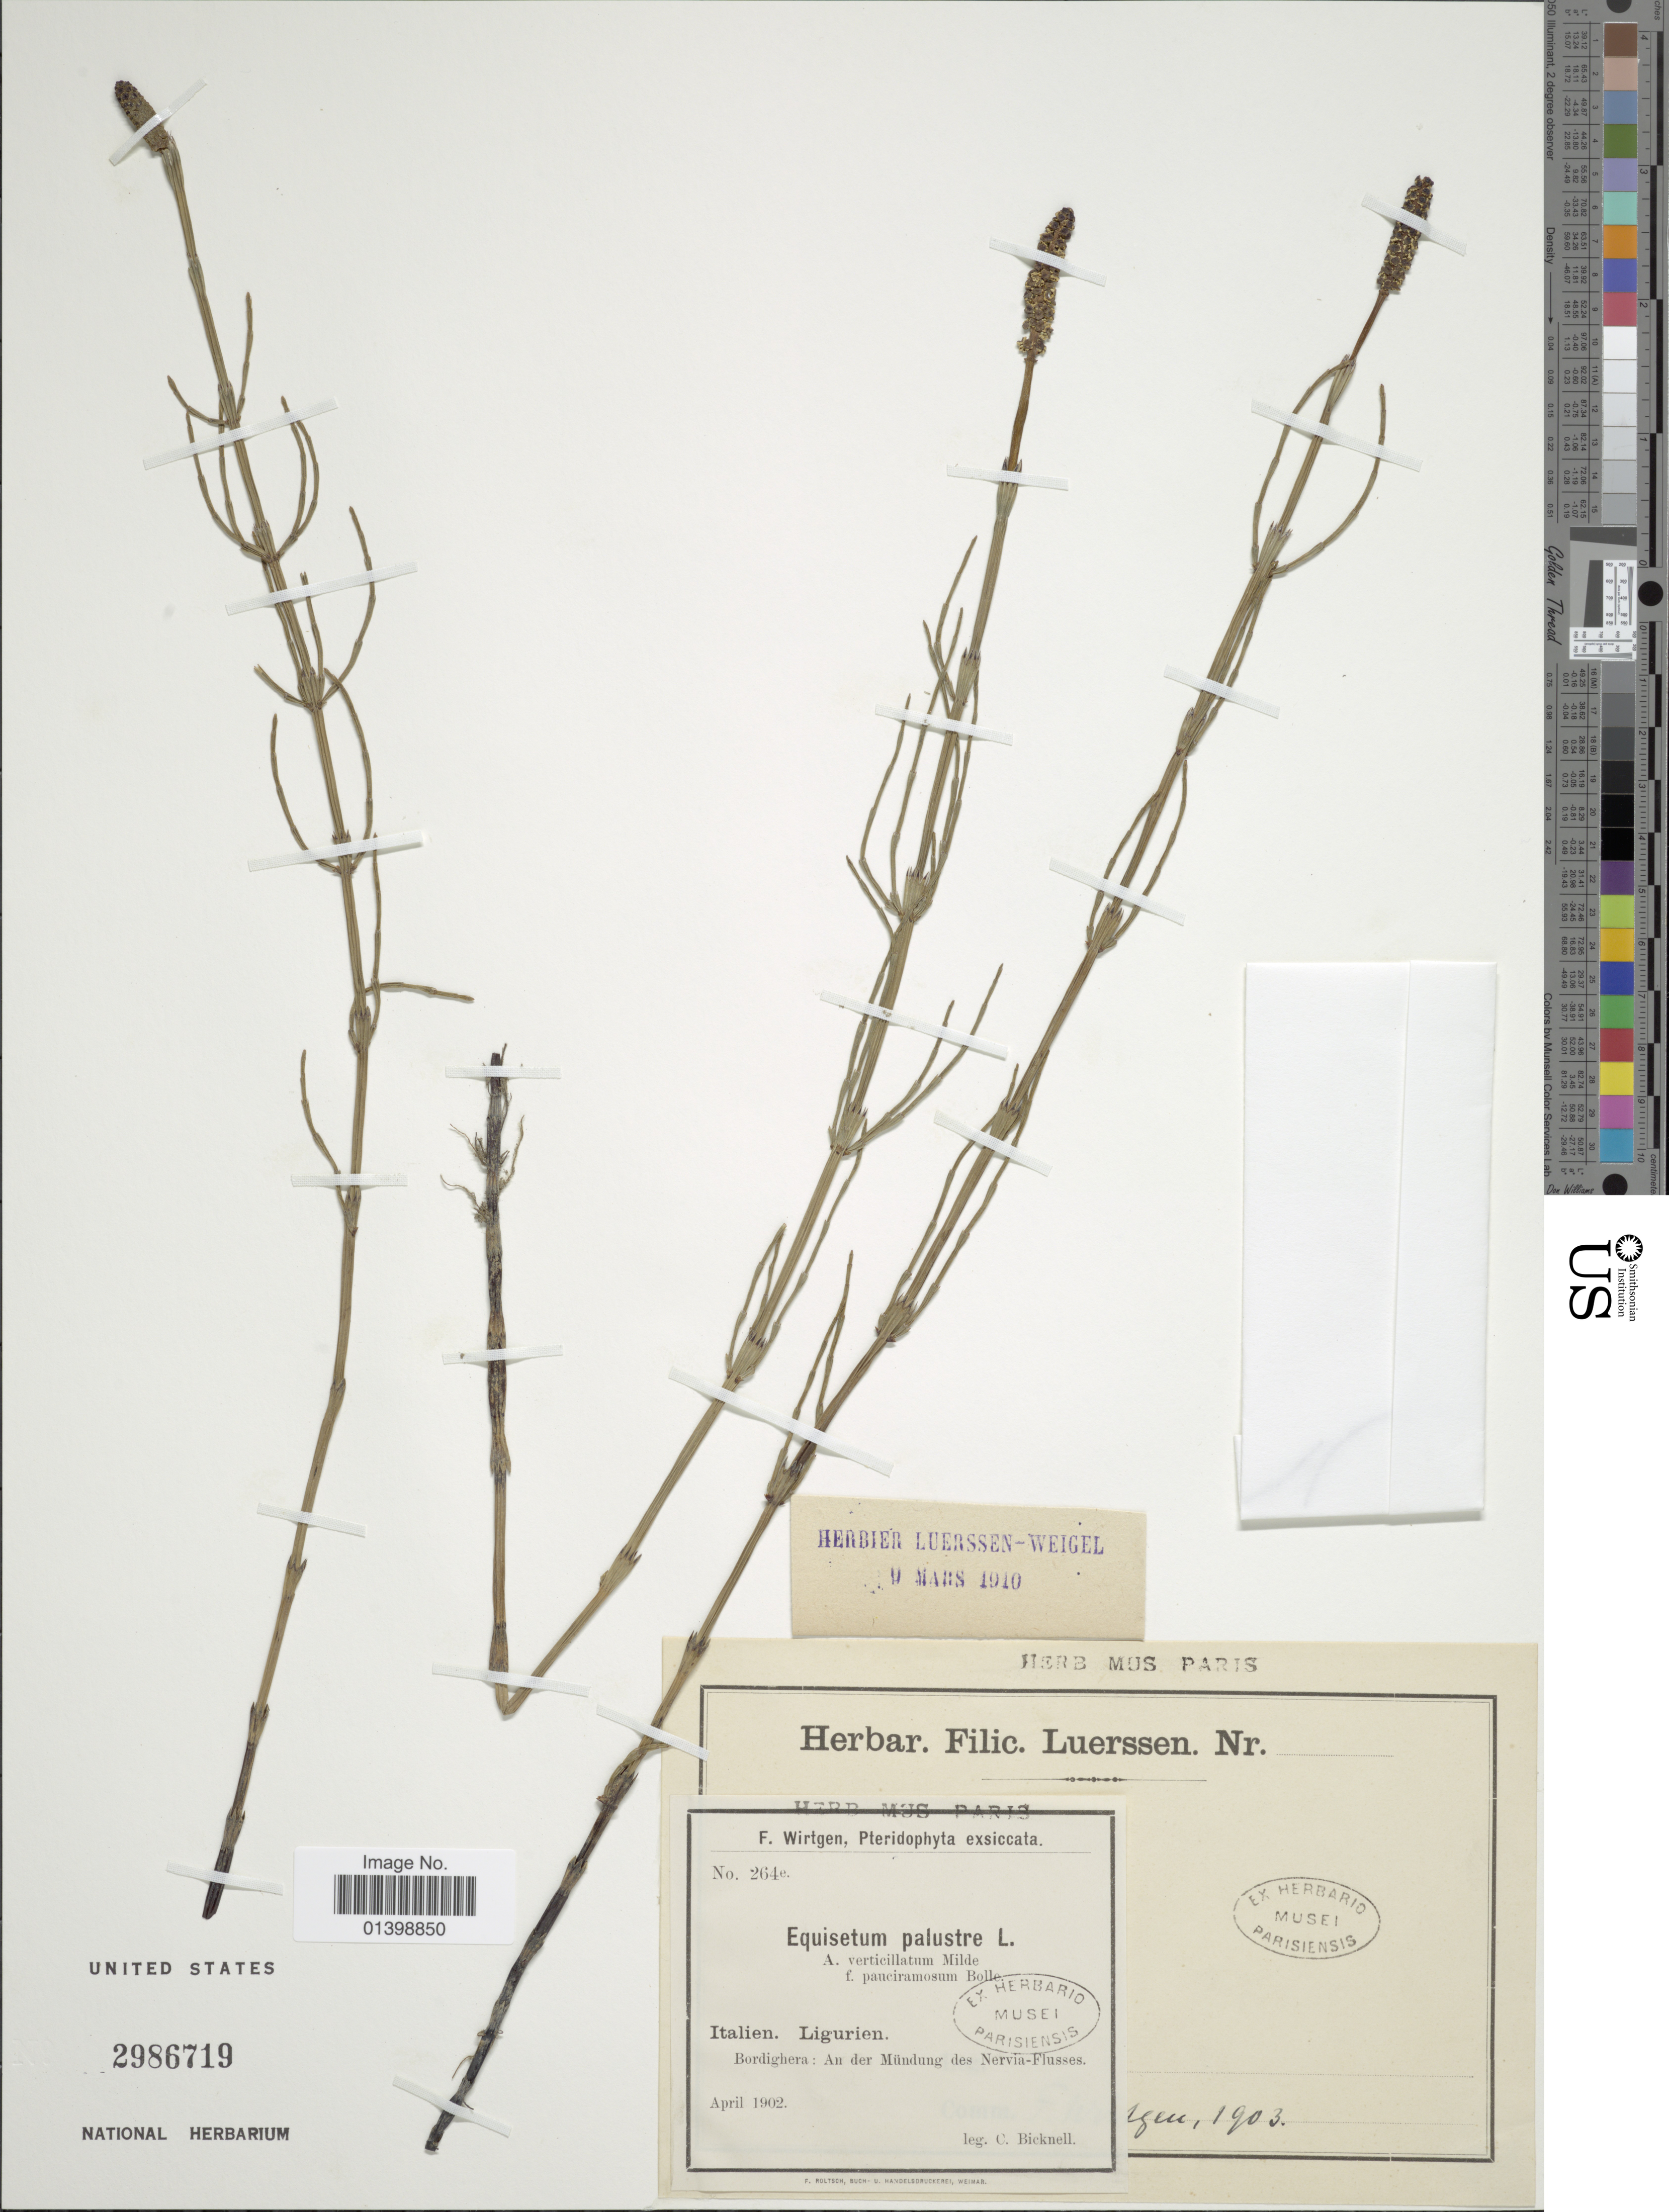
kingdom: Plantae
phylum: Tracheophyta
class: Polypodiopsida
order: Equisetales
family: Equisetaceae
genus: Equisetum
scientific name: Equisetum palustre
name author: L.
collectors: C. Bicknell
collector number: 264e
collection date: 1902-04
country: Italy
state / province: Liguria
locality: Bordighera: An der Mündung des Nervia-Flusses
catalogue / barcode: US 2986719